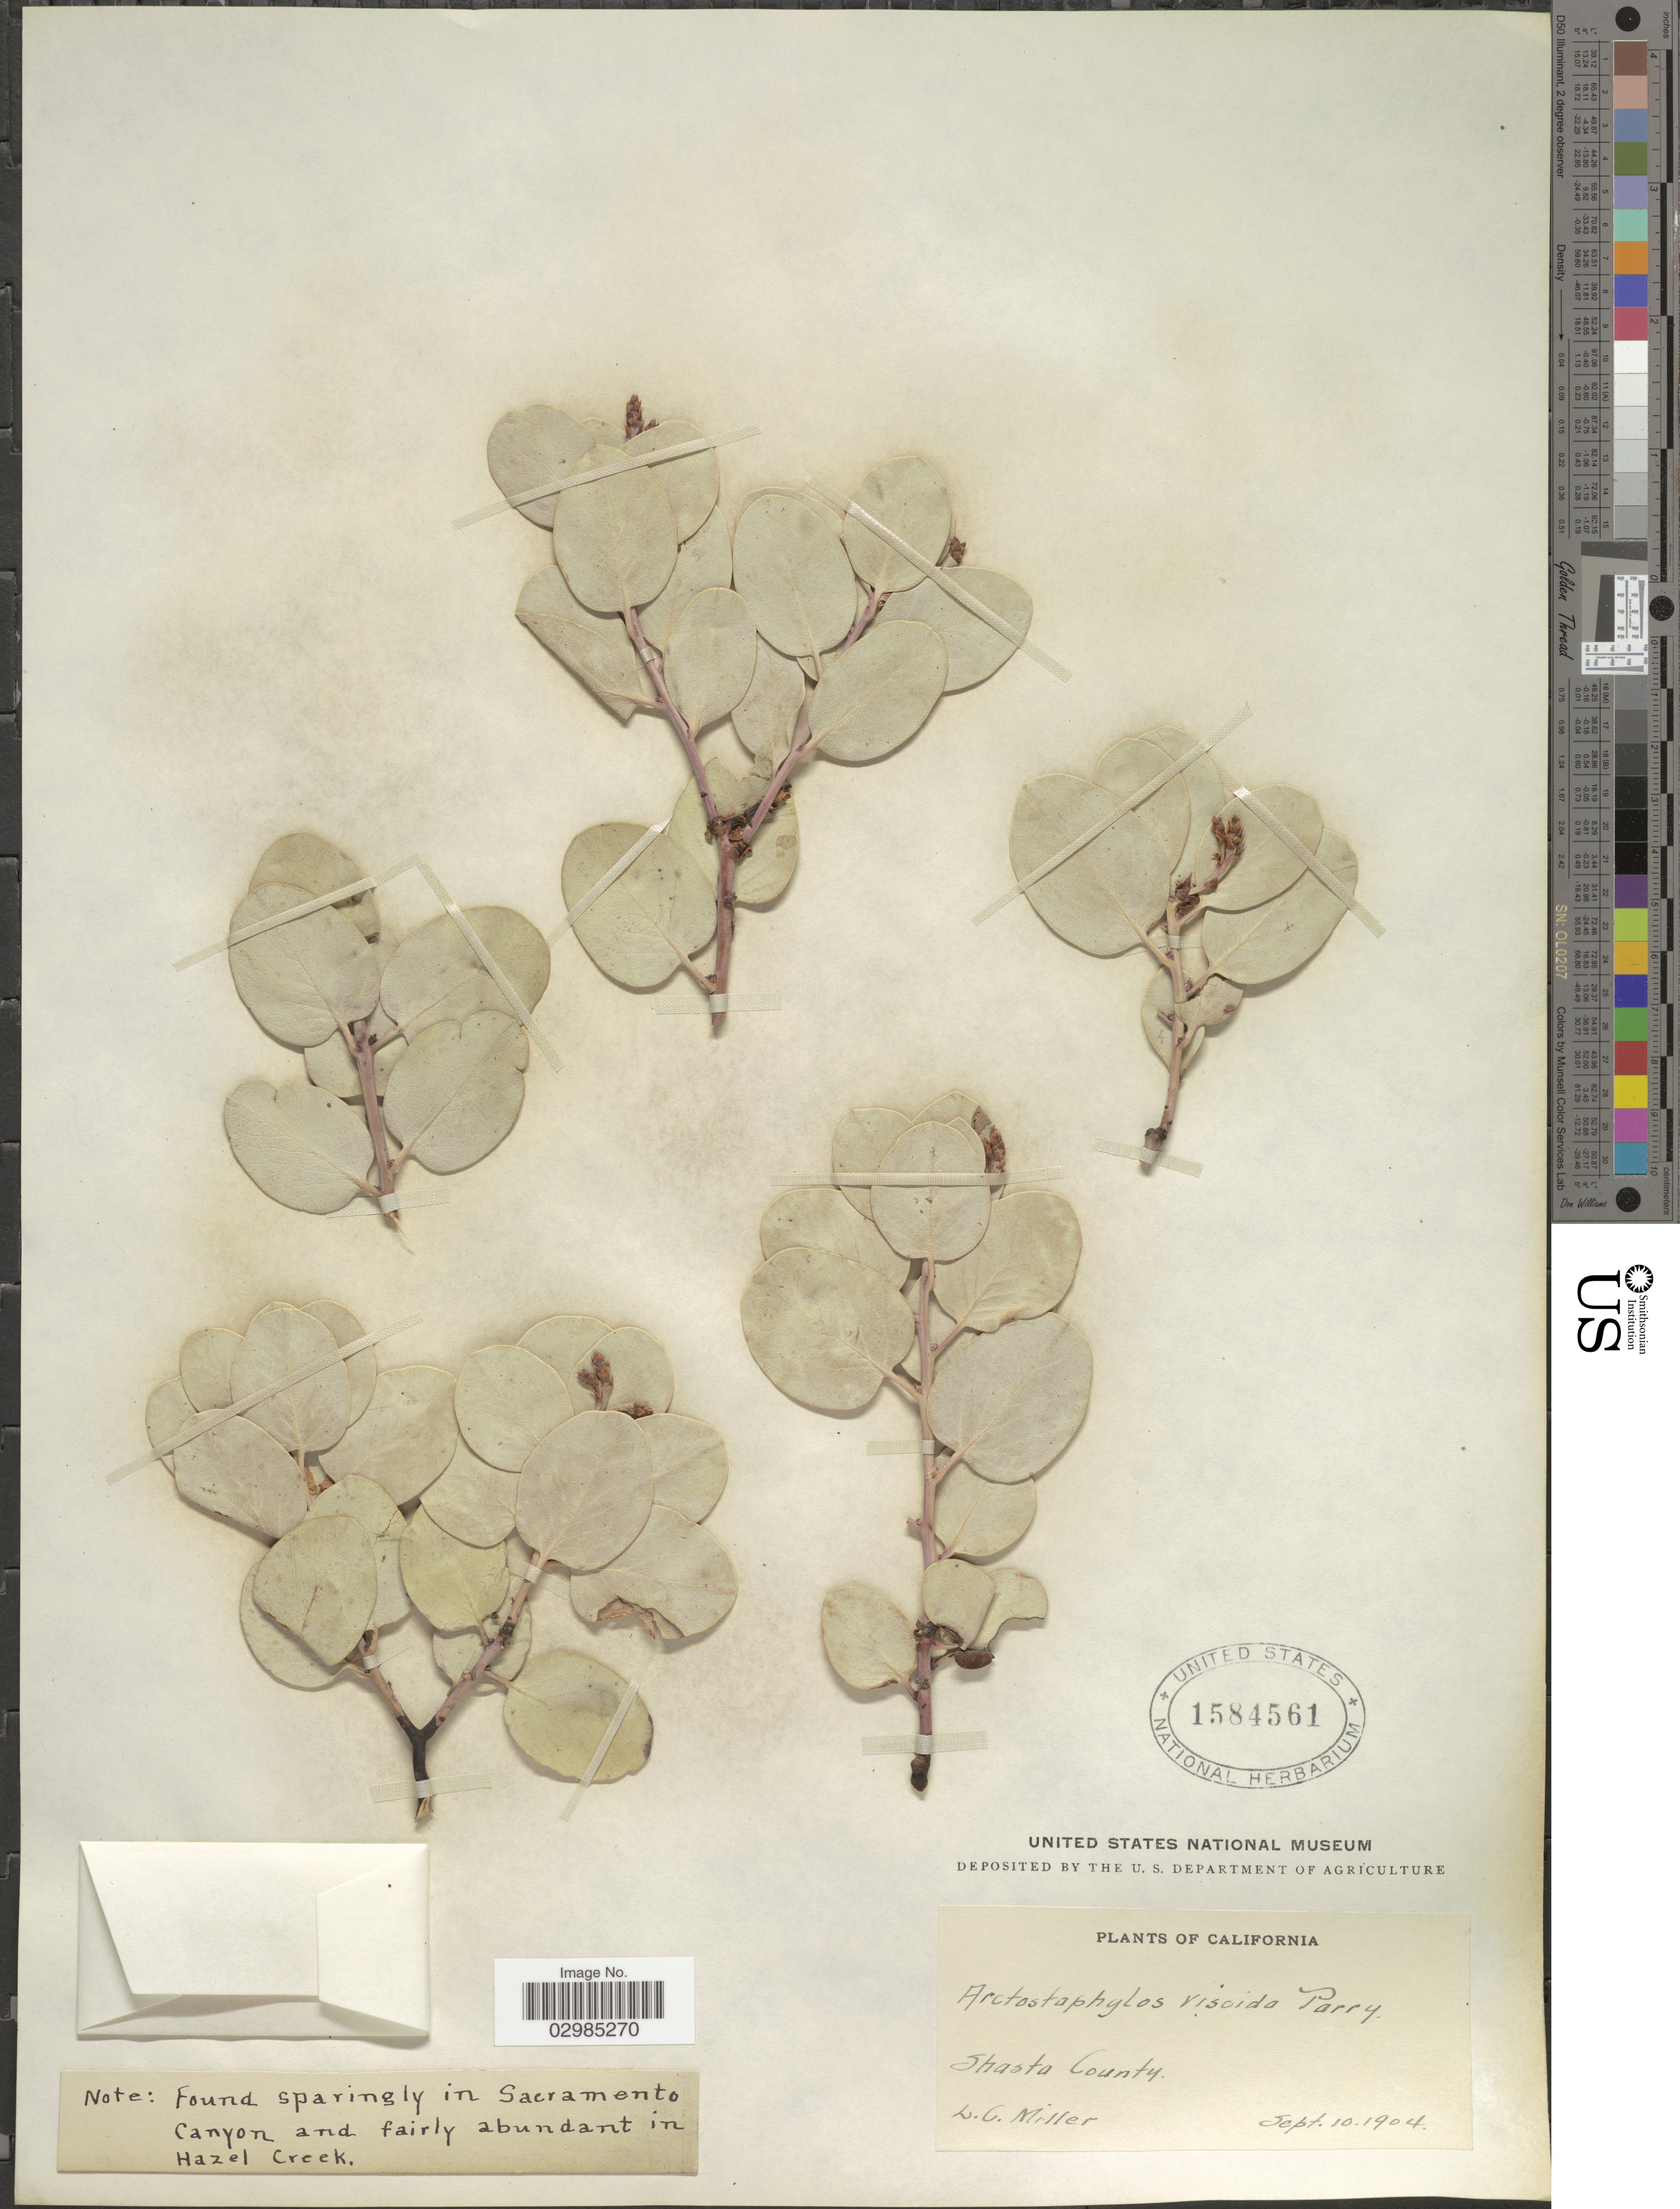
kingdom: Plantae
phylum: Tracheophyta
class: Magnoliopsida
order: Ericales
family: Ericaceae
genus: Arctostaphylos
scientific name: Arctostaphylos viscida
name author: Parry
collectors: L. Miller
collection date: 1904-09-10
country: United States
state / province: California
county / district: Shasta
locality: Shasta county. Found sparingly in Sacramento Canyon and fairly abundant in Hazel Creek.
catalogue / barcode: US 1584561